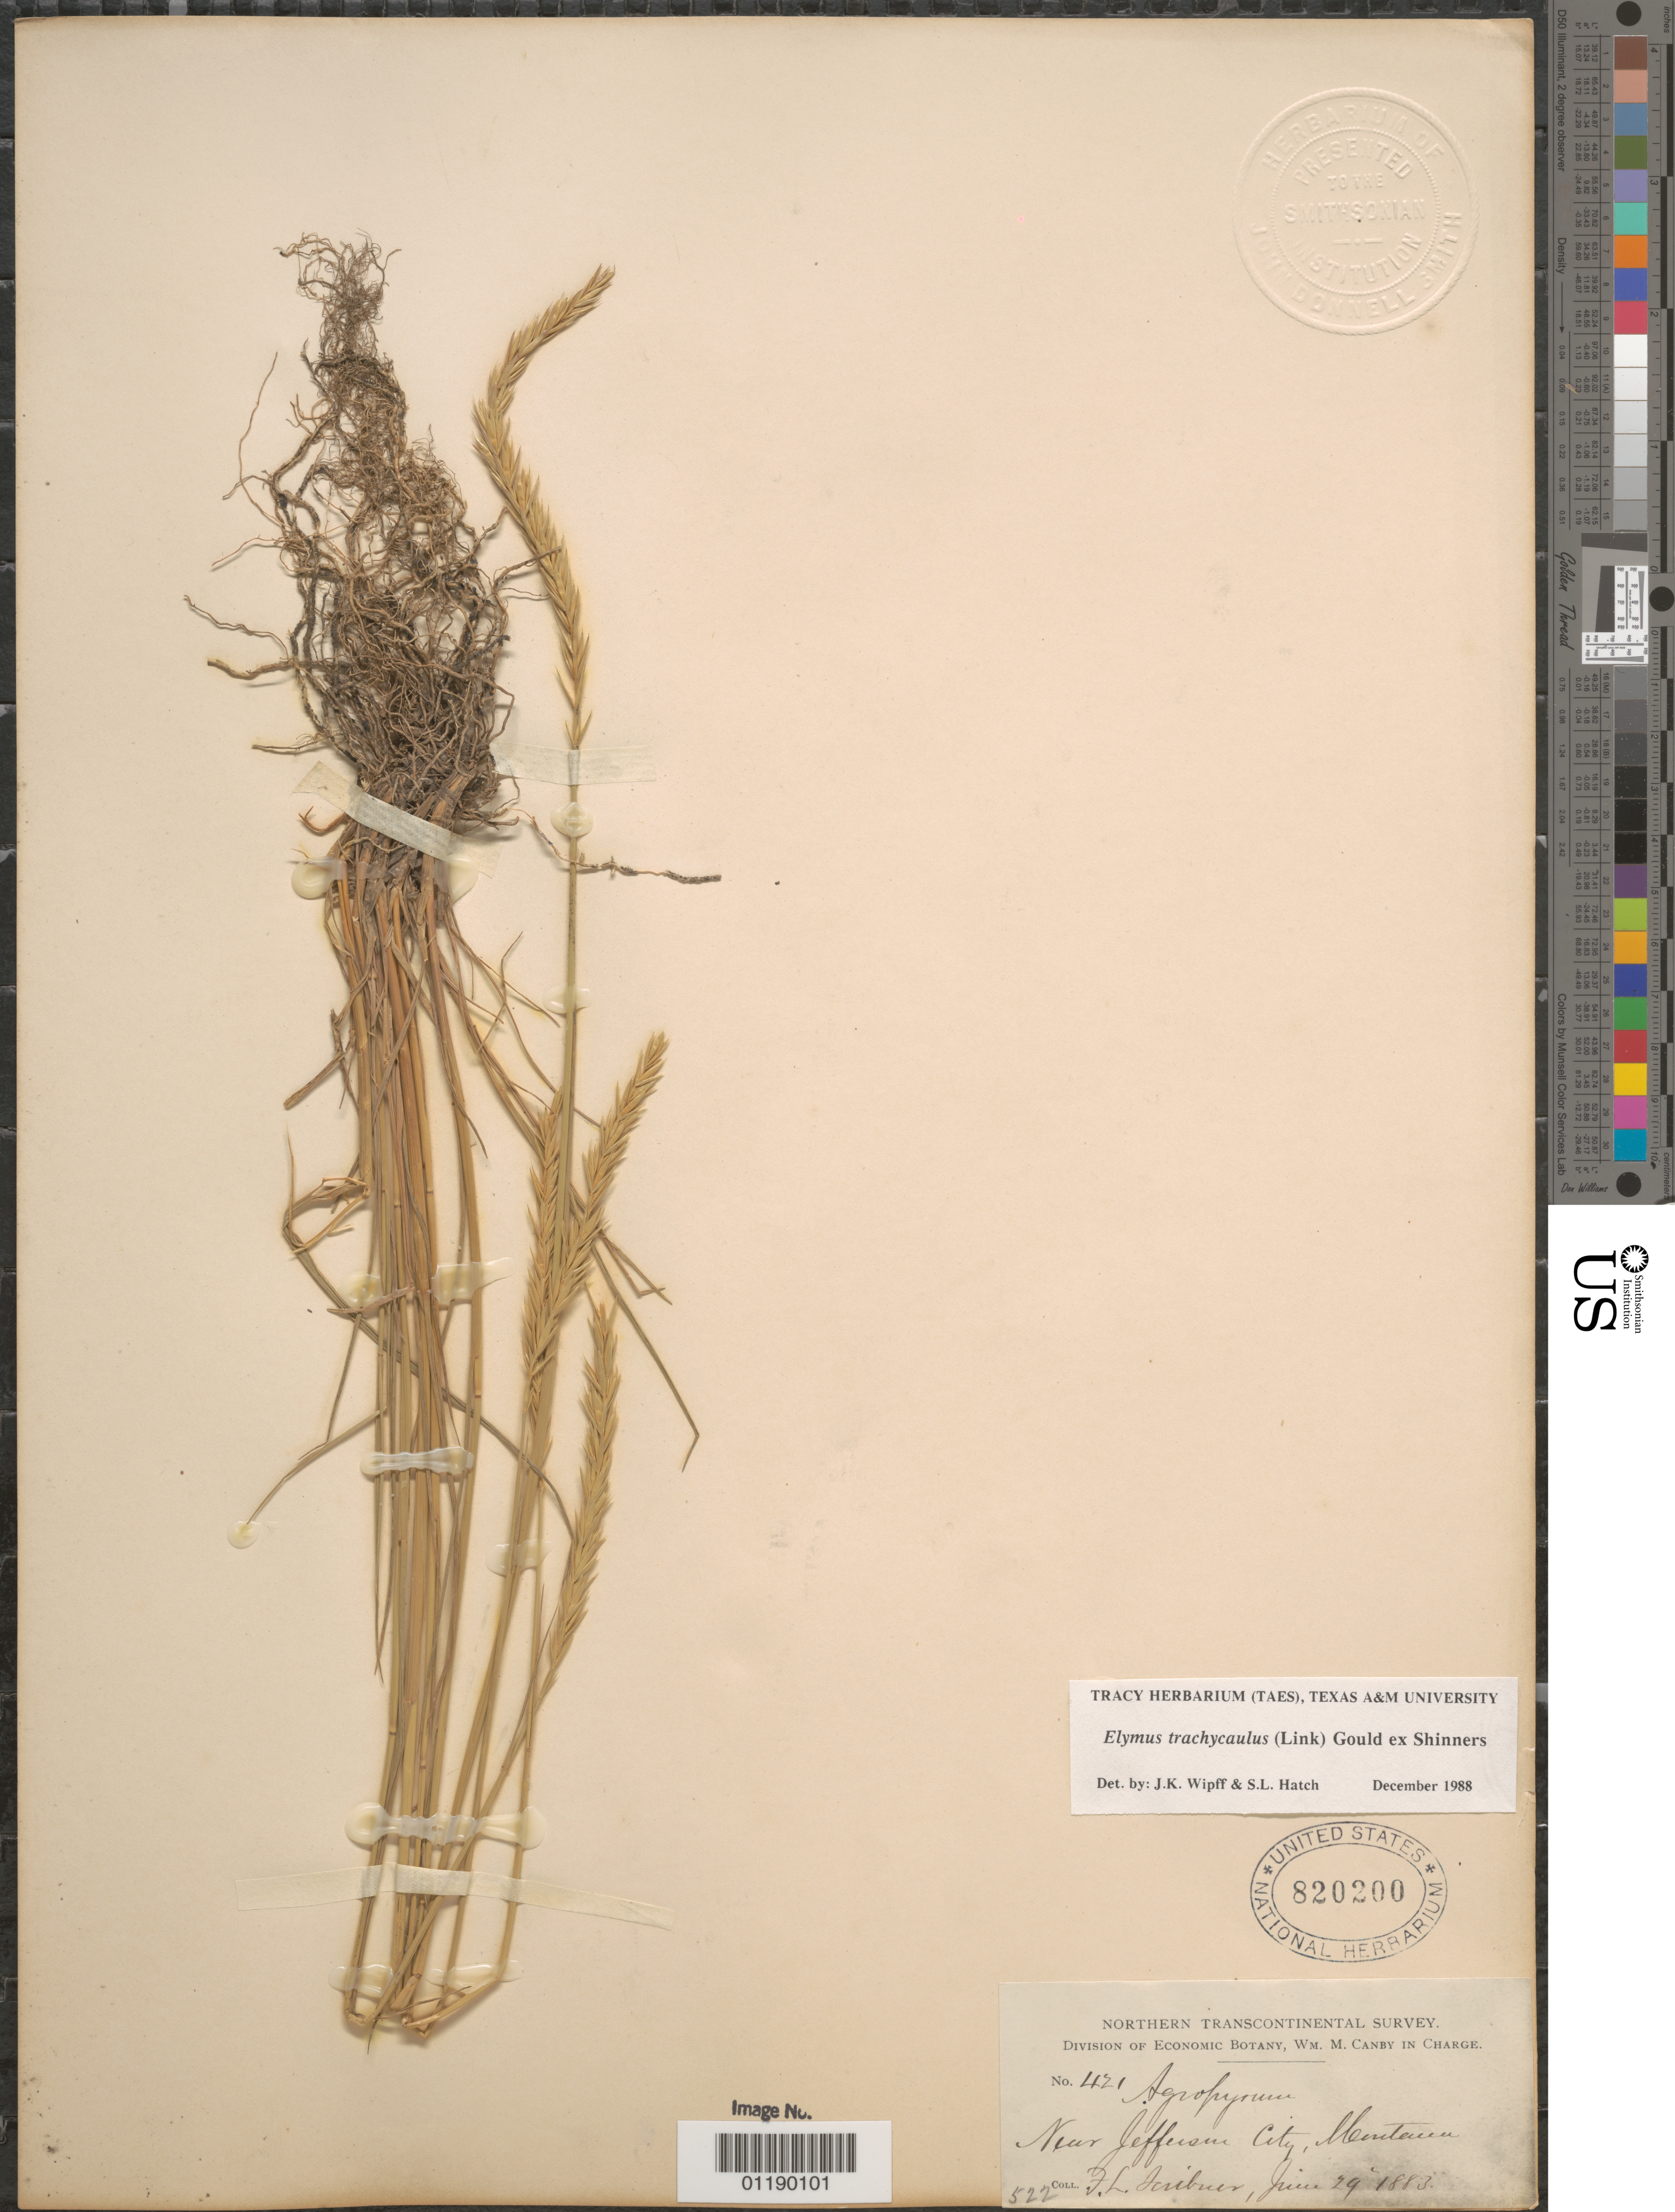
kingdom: Plantae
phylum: Tracheophyta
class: Liliopsida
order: Poales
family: Poaceae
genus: Elymus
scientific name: Elymus trachycaulus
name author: (Link) Gould ex Shinners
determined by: Wipff, J. K.; Hatch, S. L.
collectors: F. L. Scribner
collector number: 421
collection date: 1883-06-29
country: United States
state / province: Montana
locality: Near Jefferson City.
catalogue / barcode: US 820200